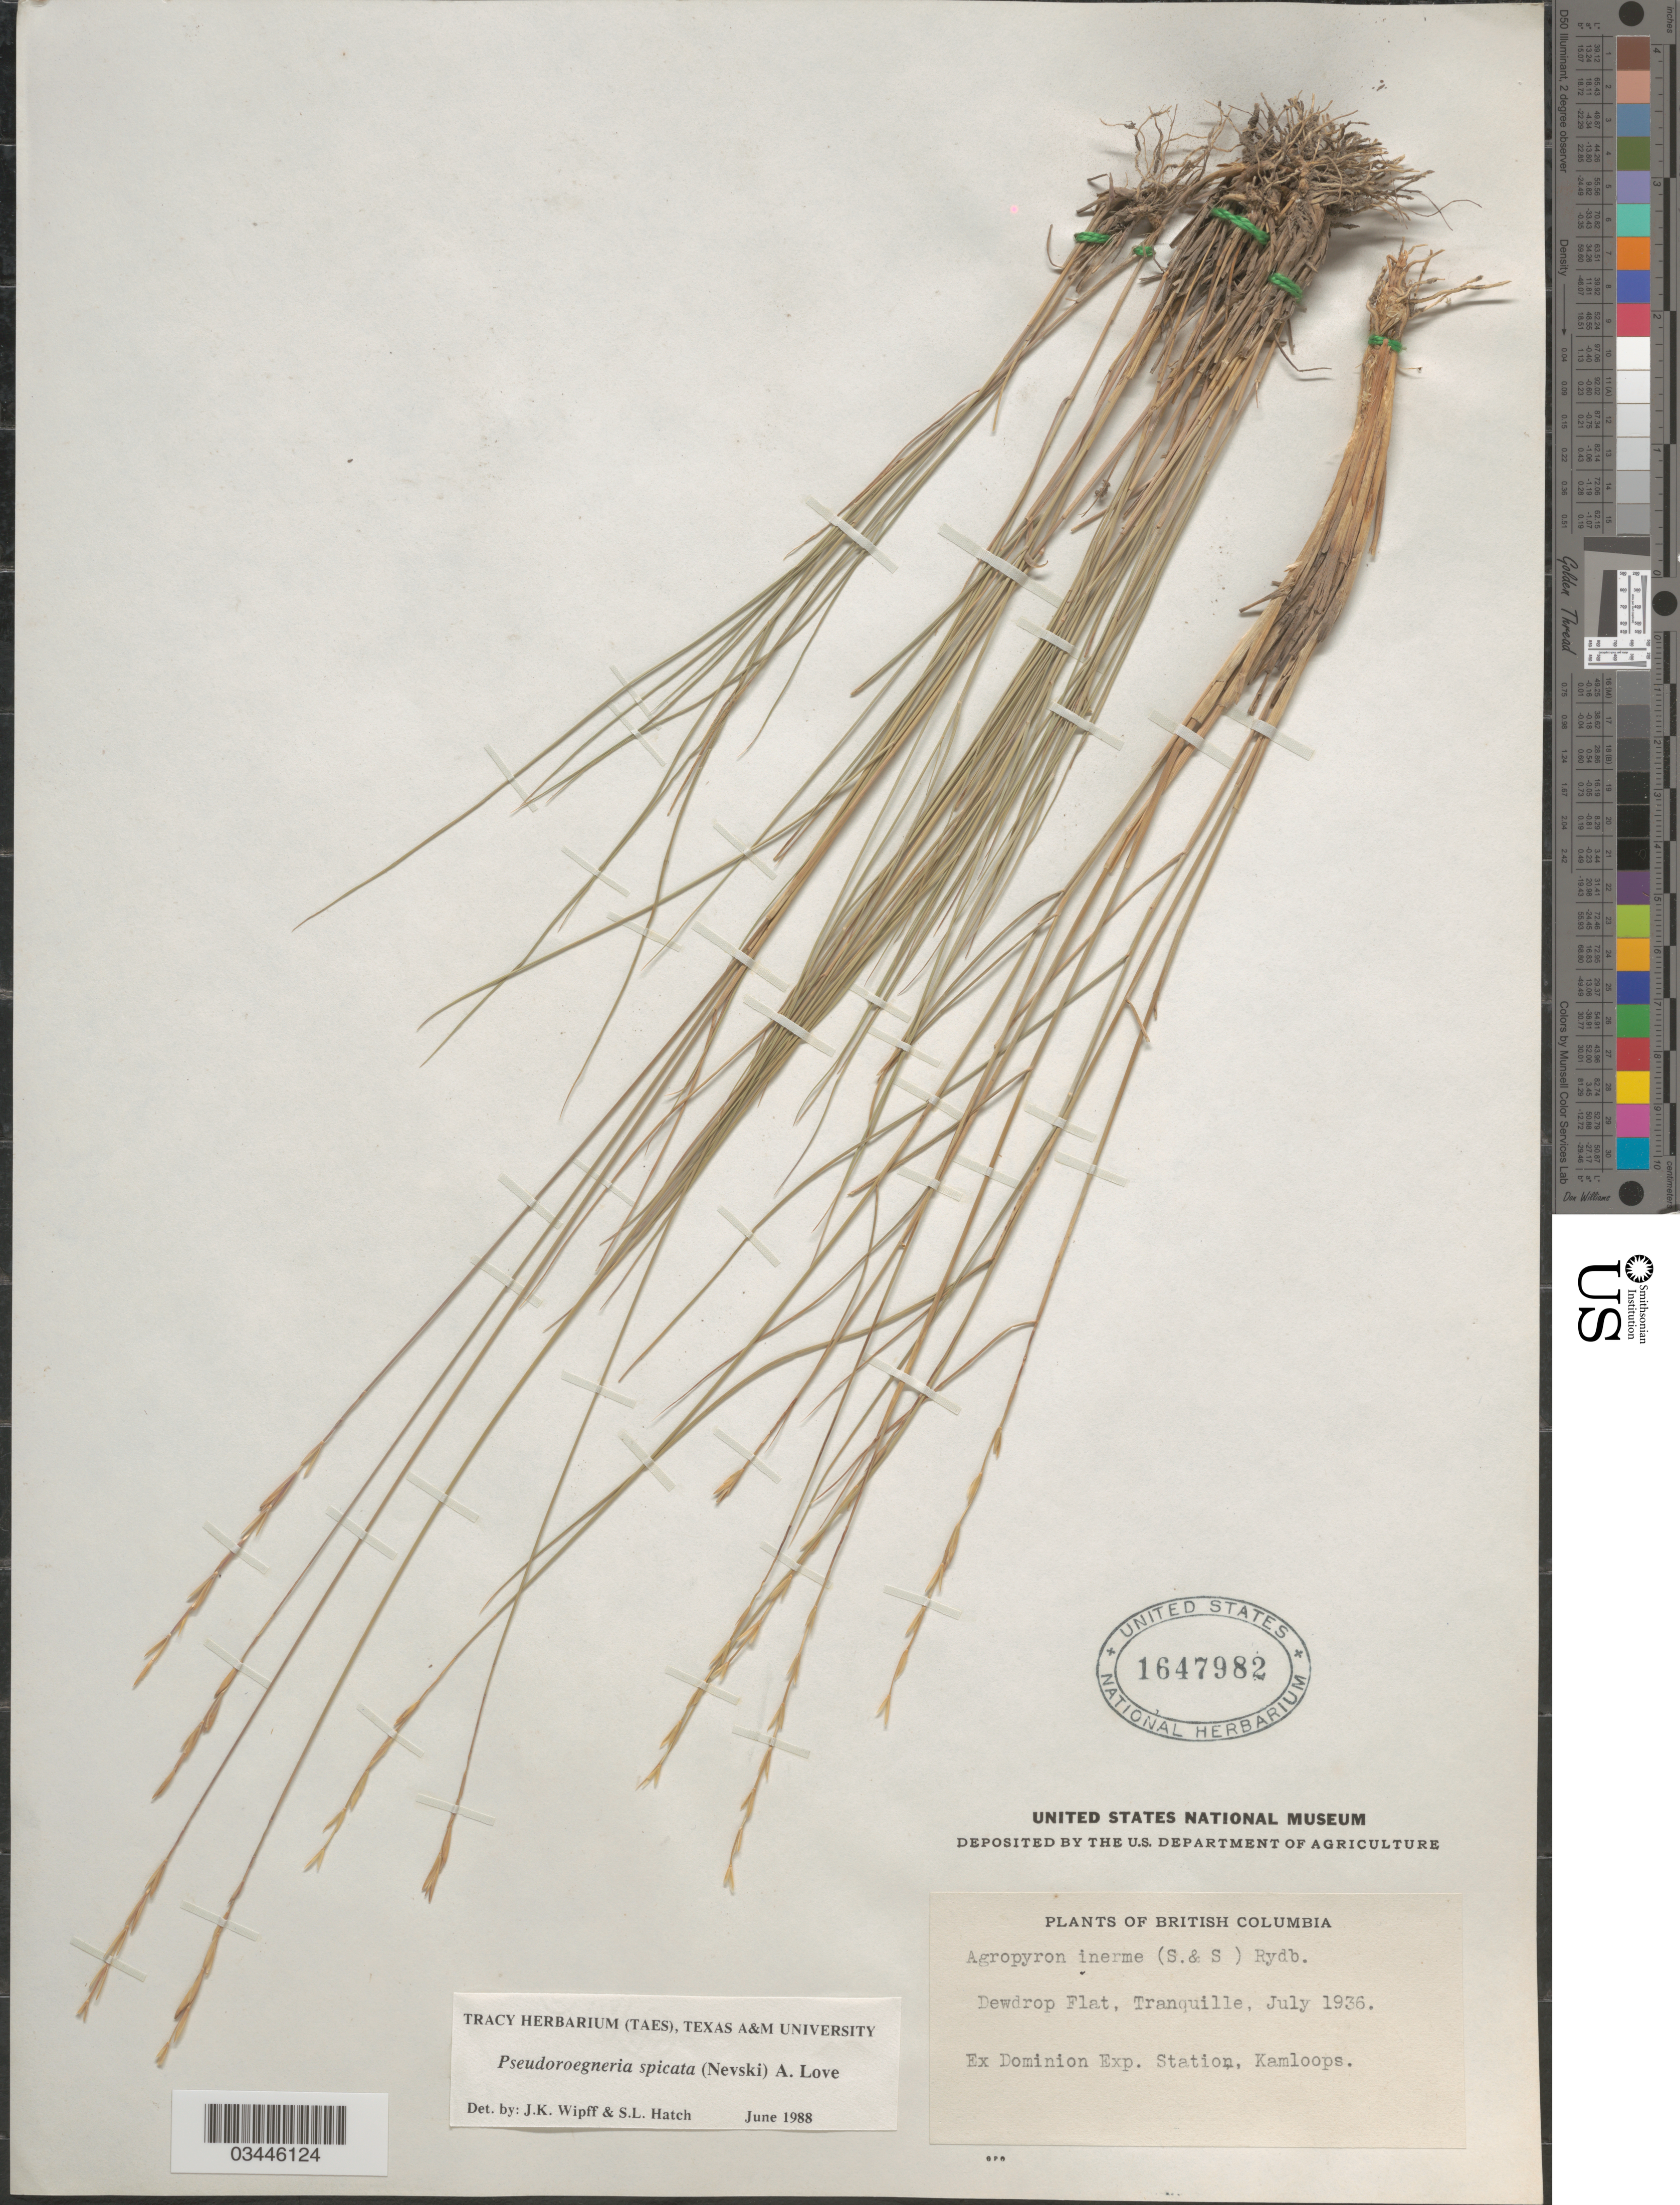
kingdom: Plantae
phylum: Tracheophyta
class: Liliopsida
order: Poales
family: Poaceae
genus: Pseudoroegneria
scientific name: Pseudoroegneria spicata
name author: (Pursh) Á. Löve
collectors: Ex Dominion Range Exp. Station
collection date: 1936-07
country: Canada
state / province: British Columbia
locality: Dewdrop Flat, Tranquille.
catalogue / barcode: US 1647982